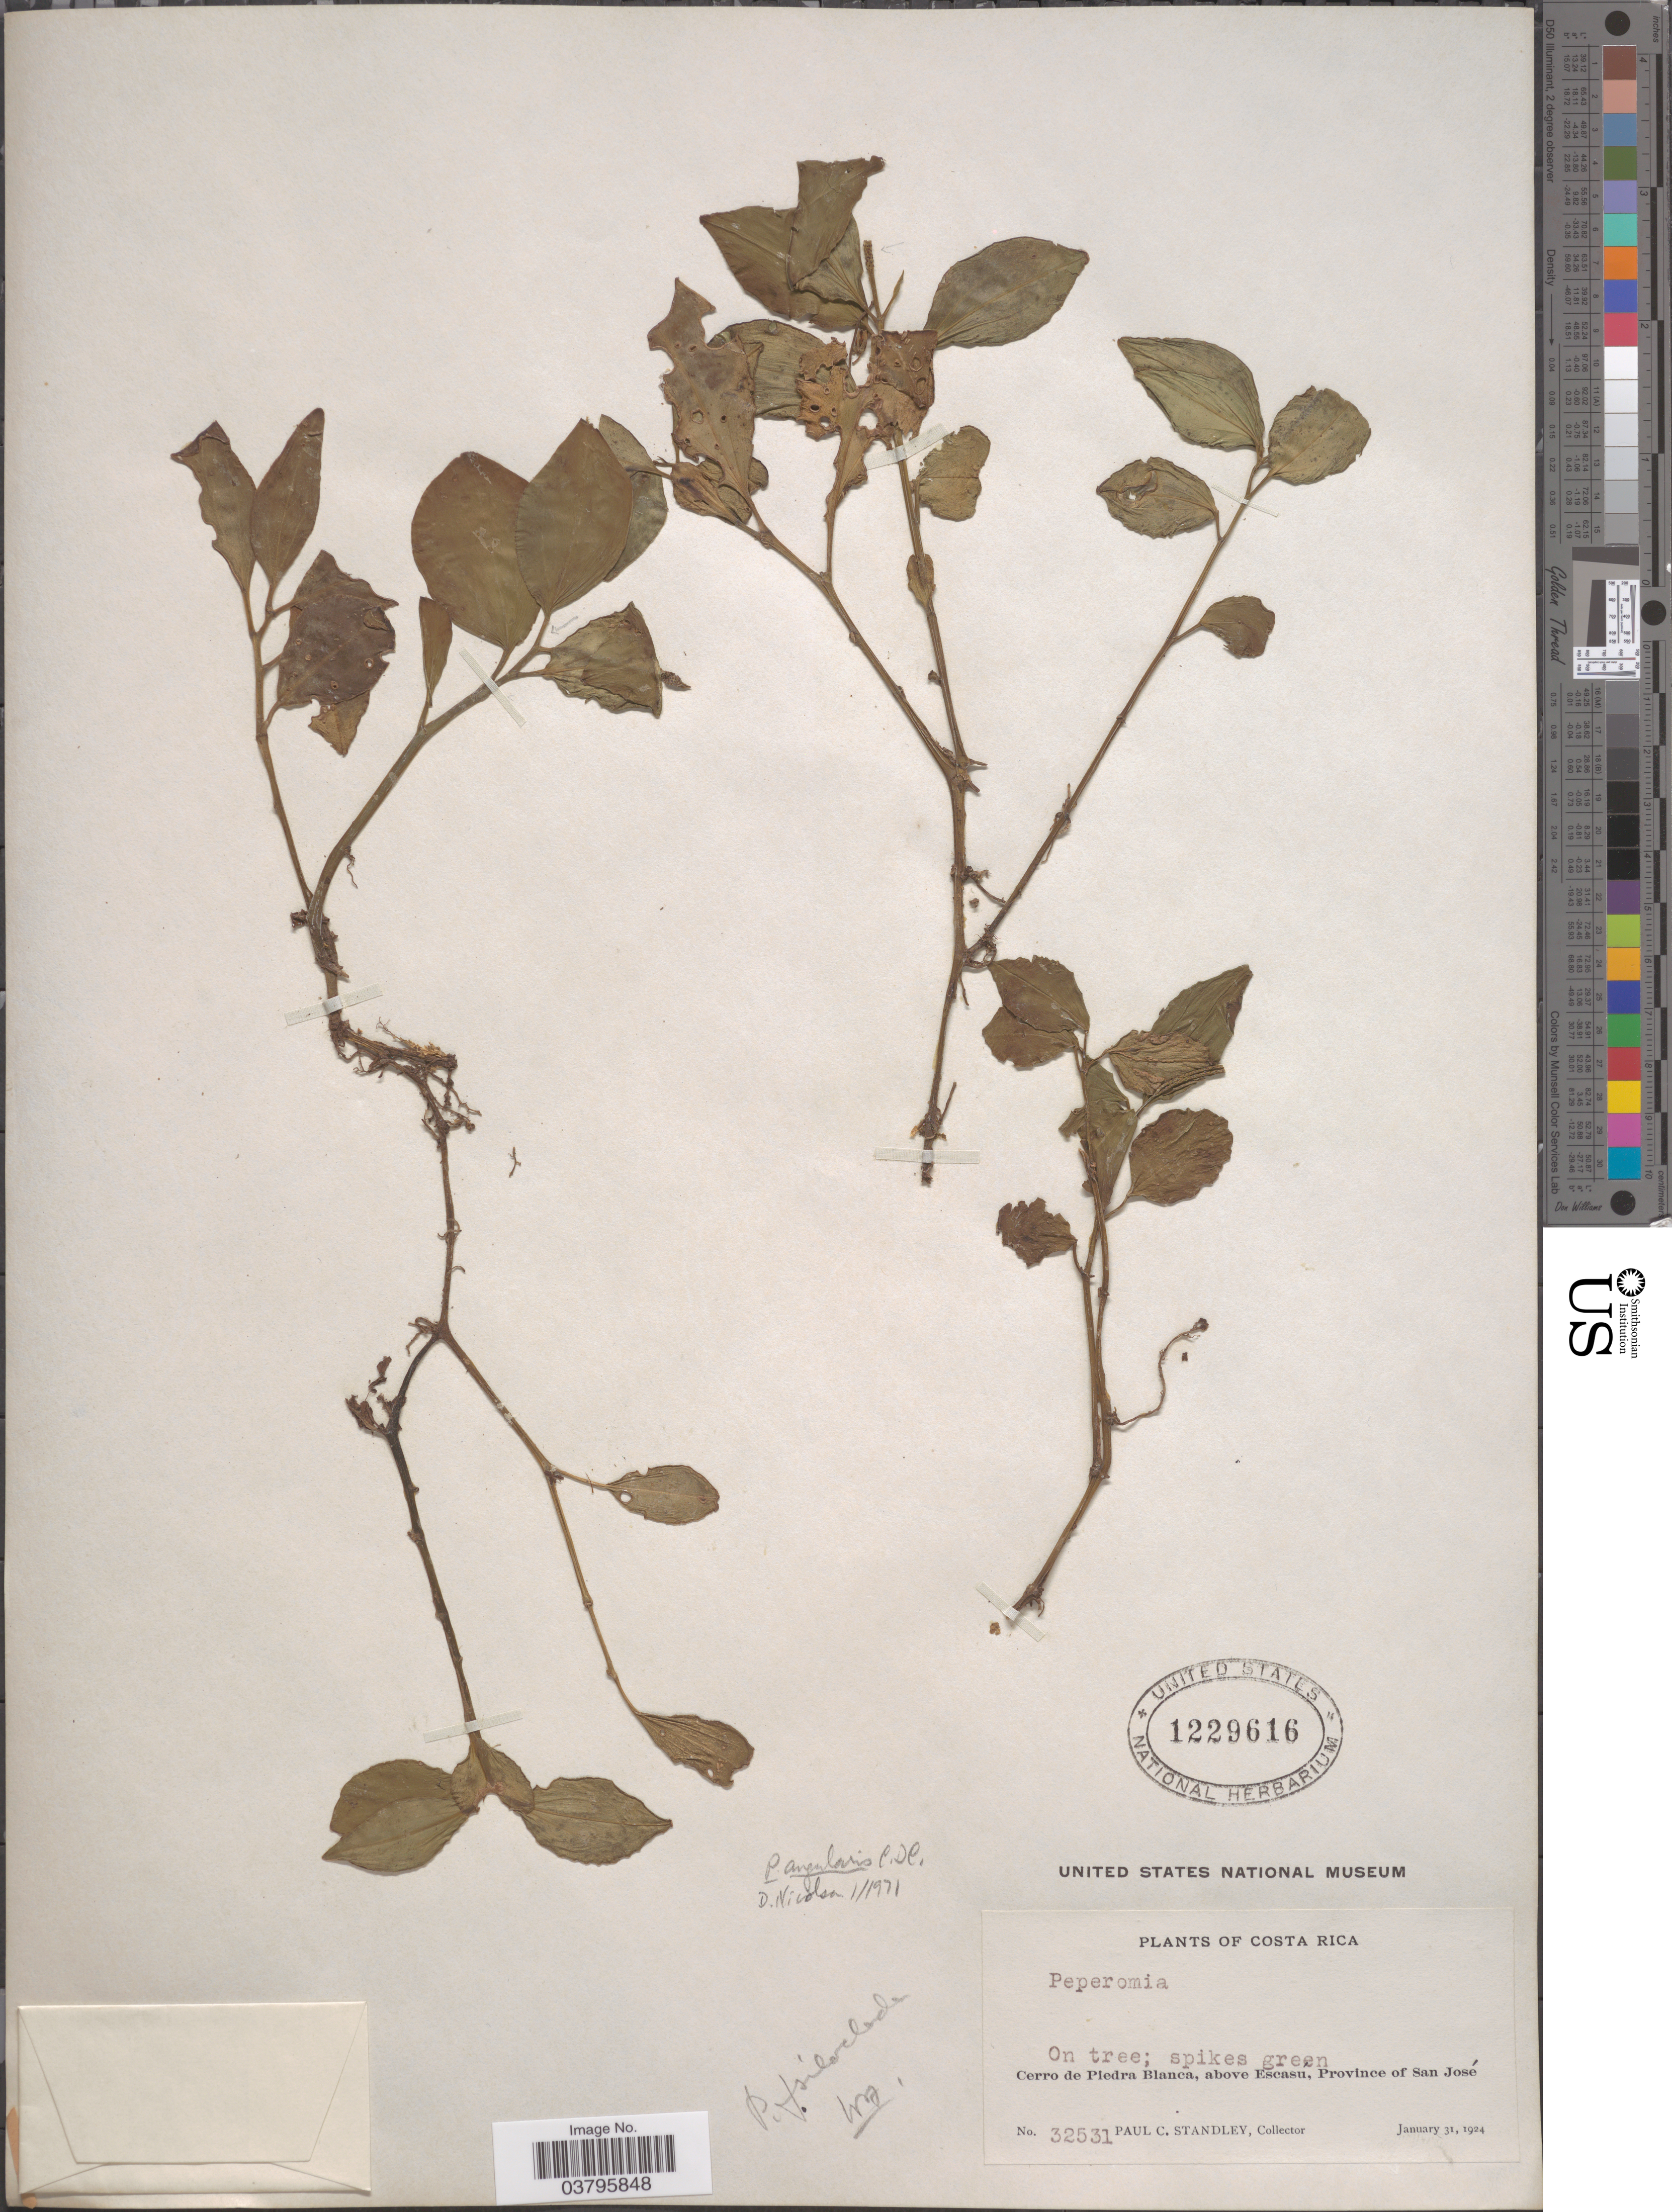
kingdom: Plantae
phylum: Tracheophyta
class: Magnoliopsida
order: Piperales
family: Piperaceae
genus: Peperomia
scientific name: Peperomia san-joseana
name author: C. DC.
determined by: Jiménez, José Estaban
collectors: P. C. Standley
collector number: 32531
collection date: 1924-01-31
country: Costa Rica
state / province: San José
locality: Cerro de Piedra Blanca, above Escasú.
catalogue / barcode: US 1229616